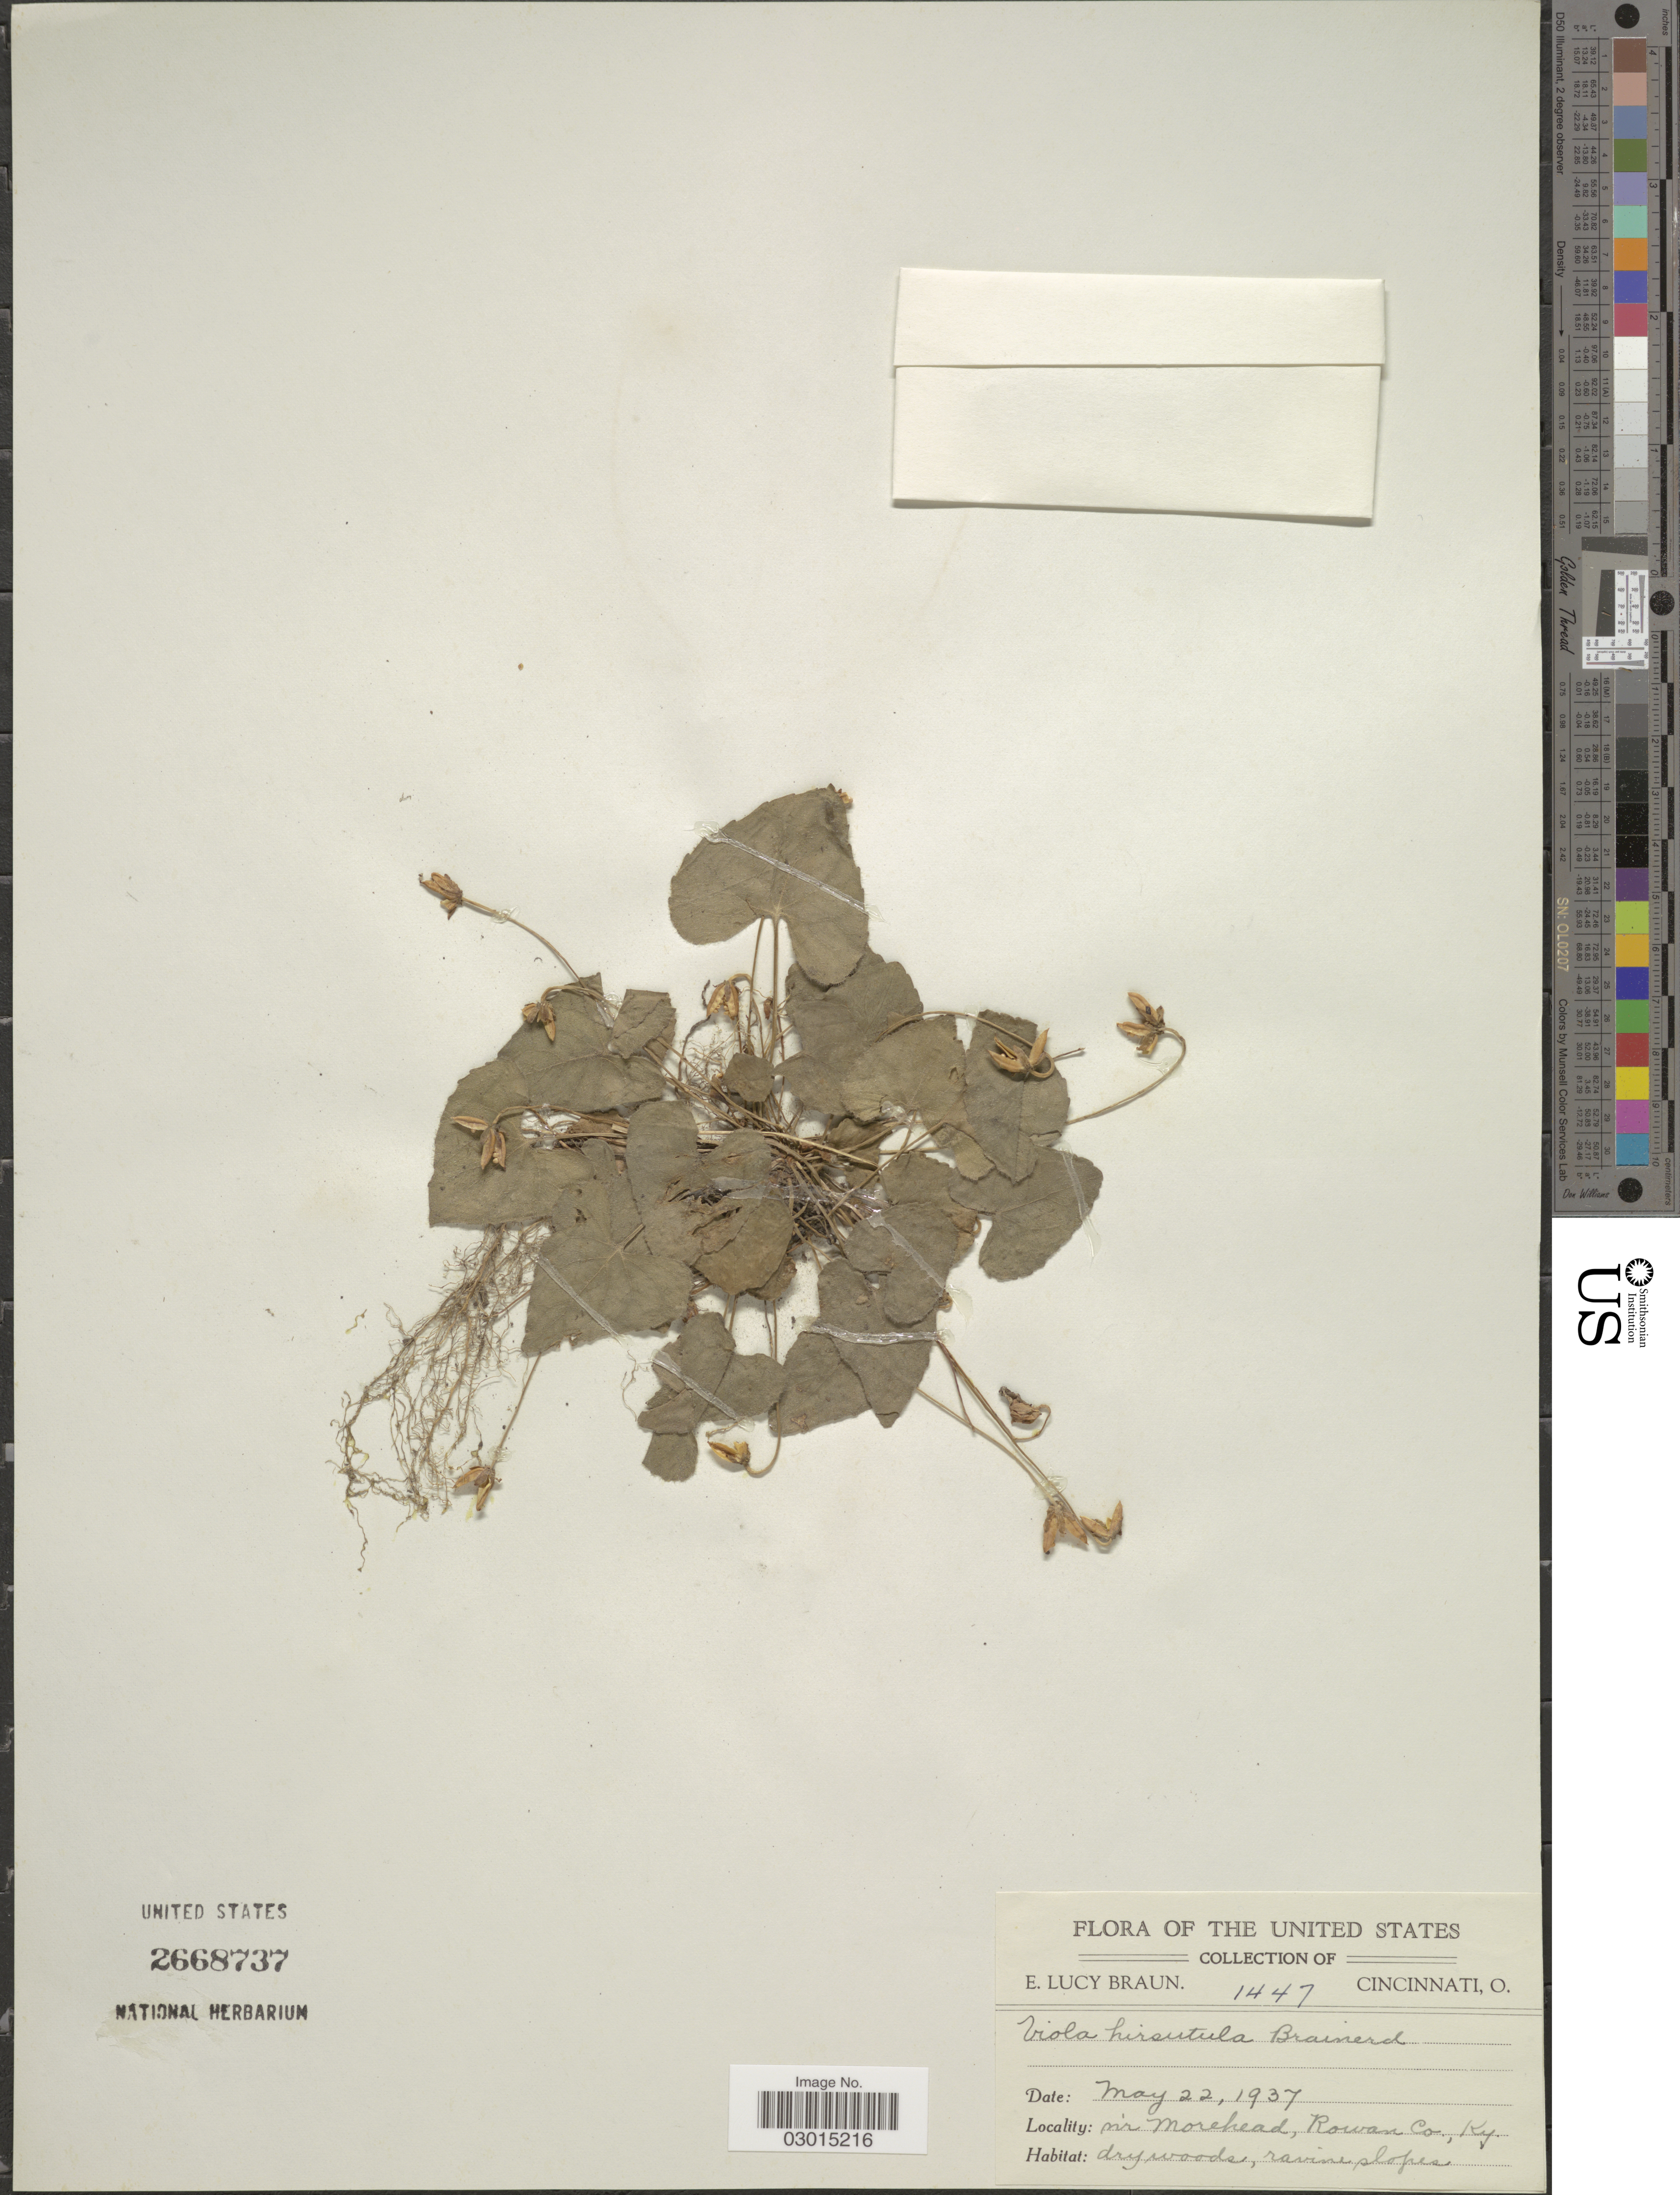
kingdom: Plantae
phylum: Tracheophyta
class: Magnoliopsida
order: Malpighiales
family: Violaceae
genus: Viola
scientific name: Viola hirsutula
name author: Brainerd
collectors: E. L. Braun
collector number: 1447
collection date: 1937-05-22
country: United States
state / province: Kentucky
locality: N'r Morehead, Rowan Co., Ky.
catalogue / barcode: US 2668737